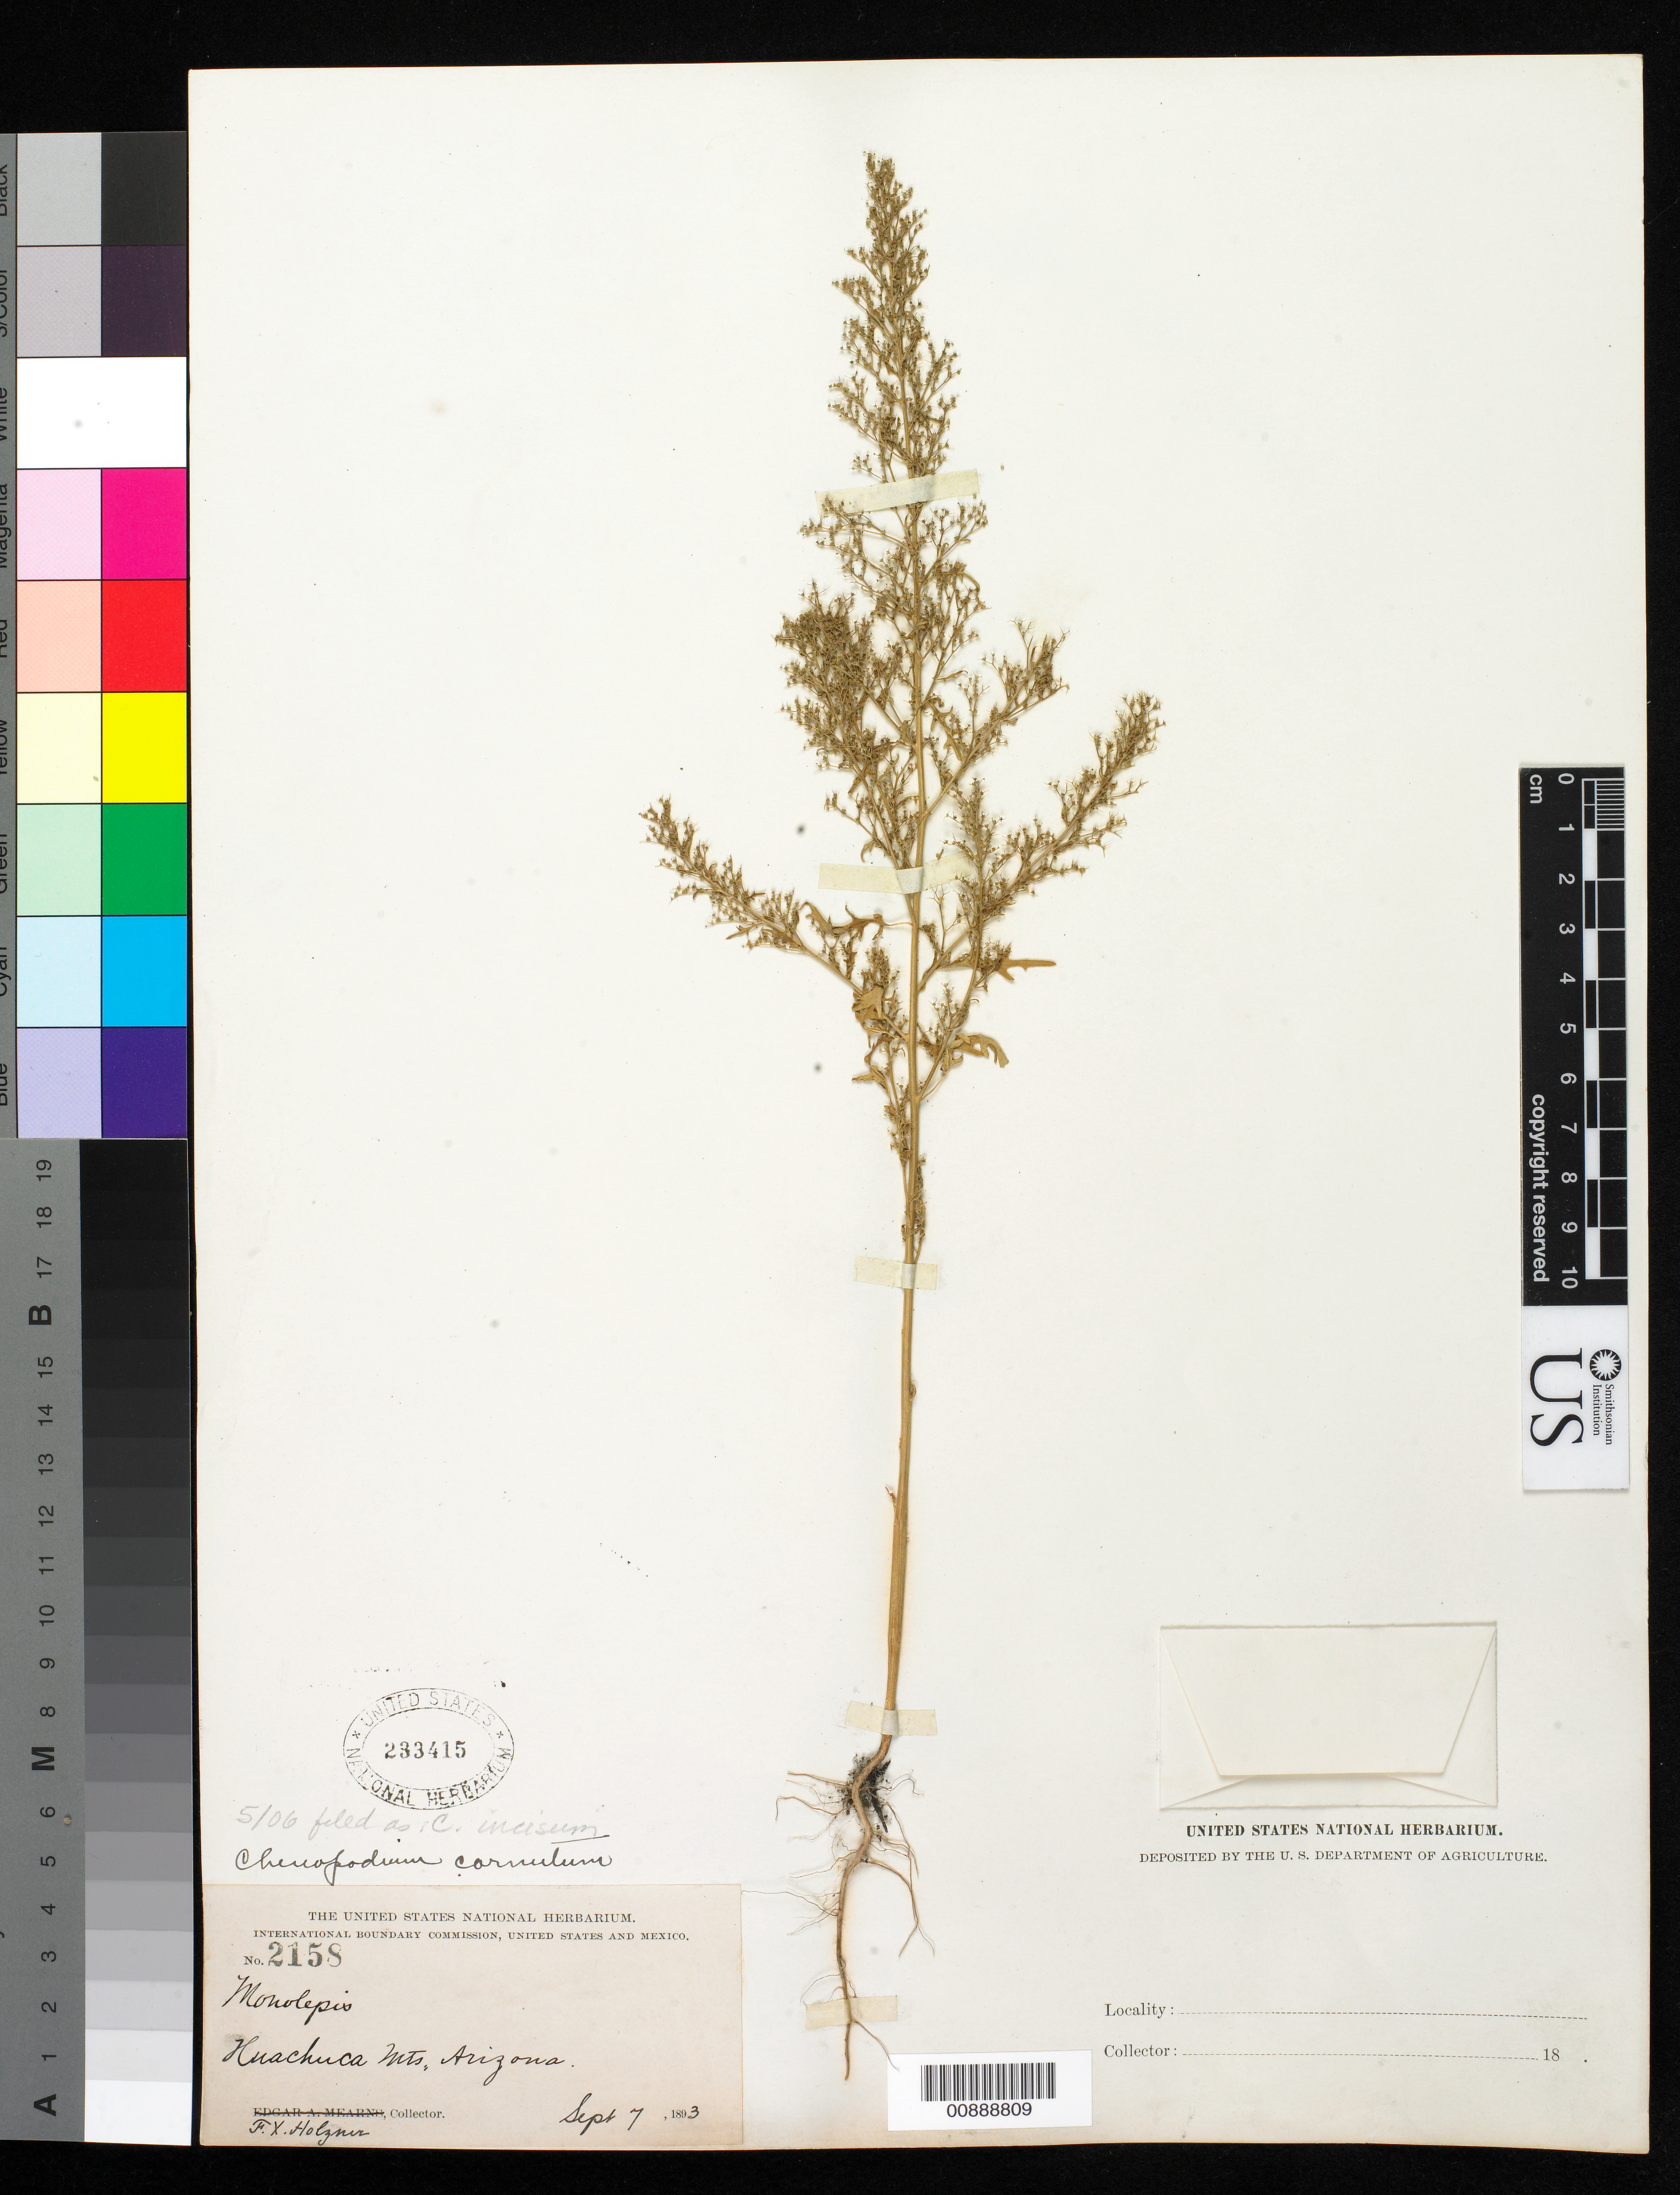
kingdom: Plantae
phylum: Tracheophyta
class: Magnoliopsida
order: Caryophyllales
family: Amaranthaceae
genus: Chenopodium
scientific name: Chenopodium incisum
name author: Poir.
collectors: F. X. Holzner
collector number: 2158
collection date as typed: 07 Sep 1893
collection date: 1893-09-07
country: United States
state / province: Arizona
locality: Huachuca Mts.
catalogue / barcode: US 233415